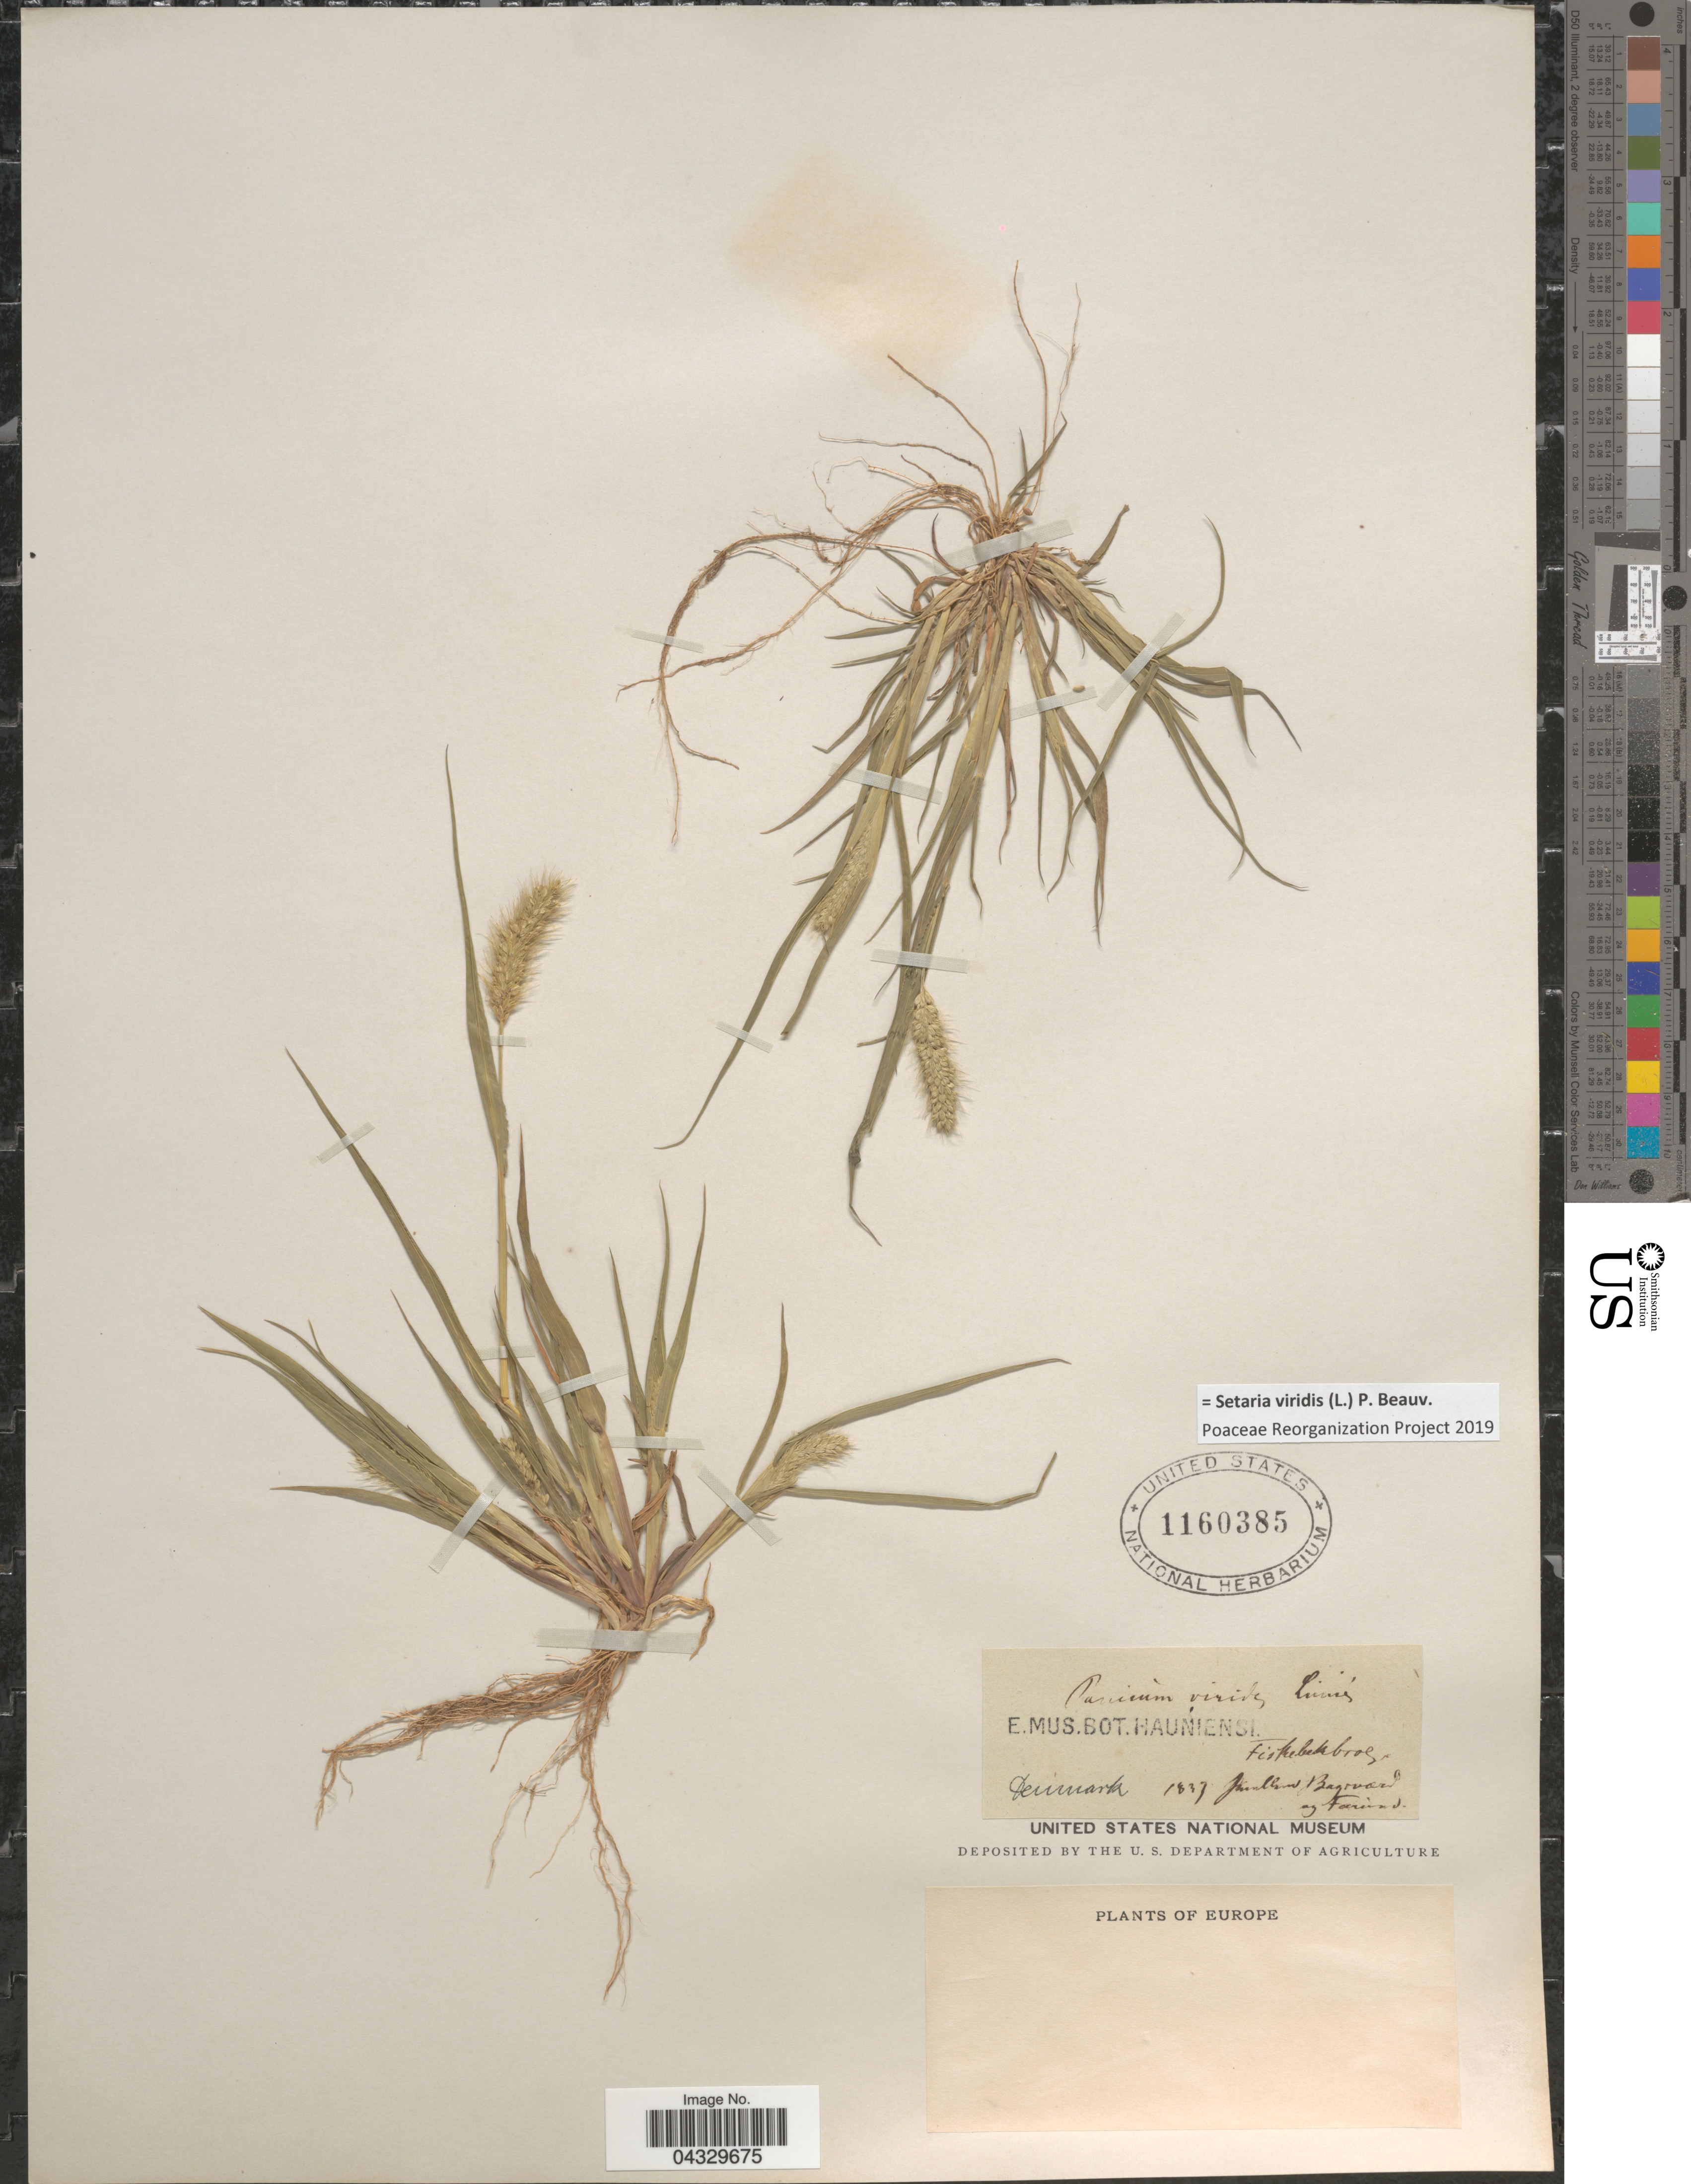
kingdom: Plantae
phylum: Tracheophyta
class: Liliopsida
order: Poales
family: Poaceae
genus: Setaria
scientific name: Setaria viridis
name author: (L.) P. Beauv.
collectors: ex Mus. Bot. Hauniense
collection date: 1837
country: Denmark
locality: Fiskbækbrog, Junkland Bagsværd og Farund. [interpreted]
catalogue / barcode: US 1160385